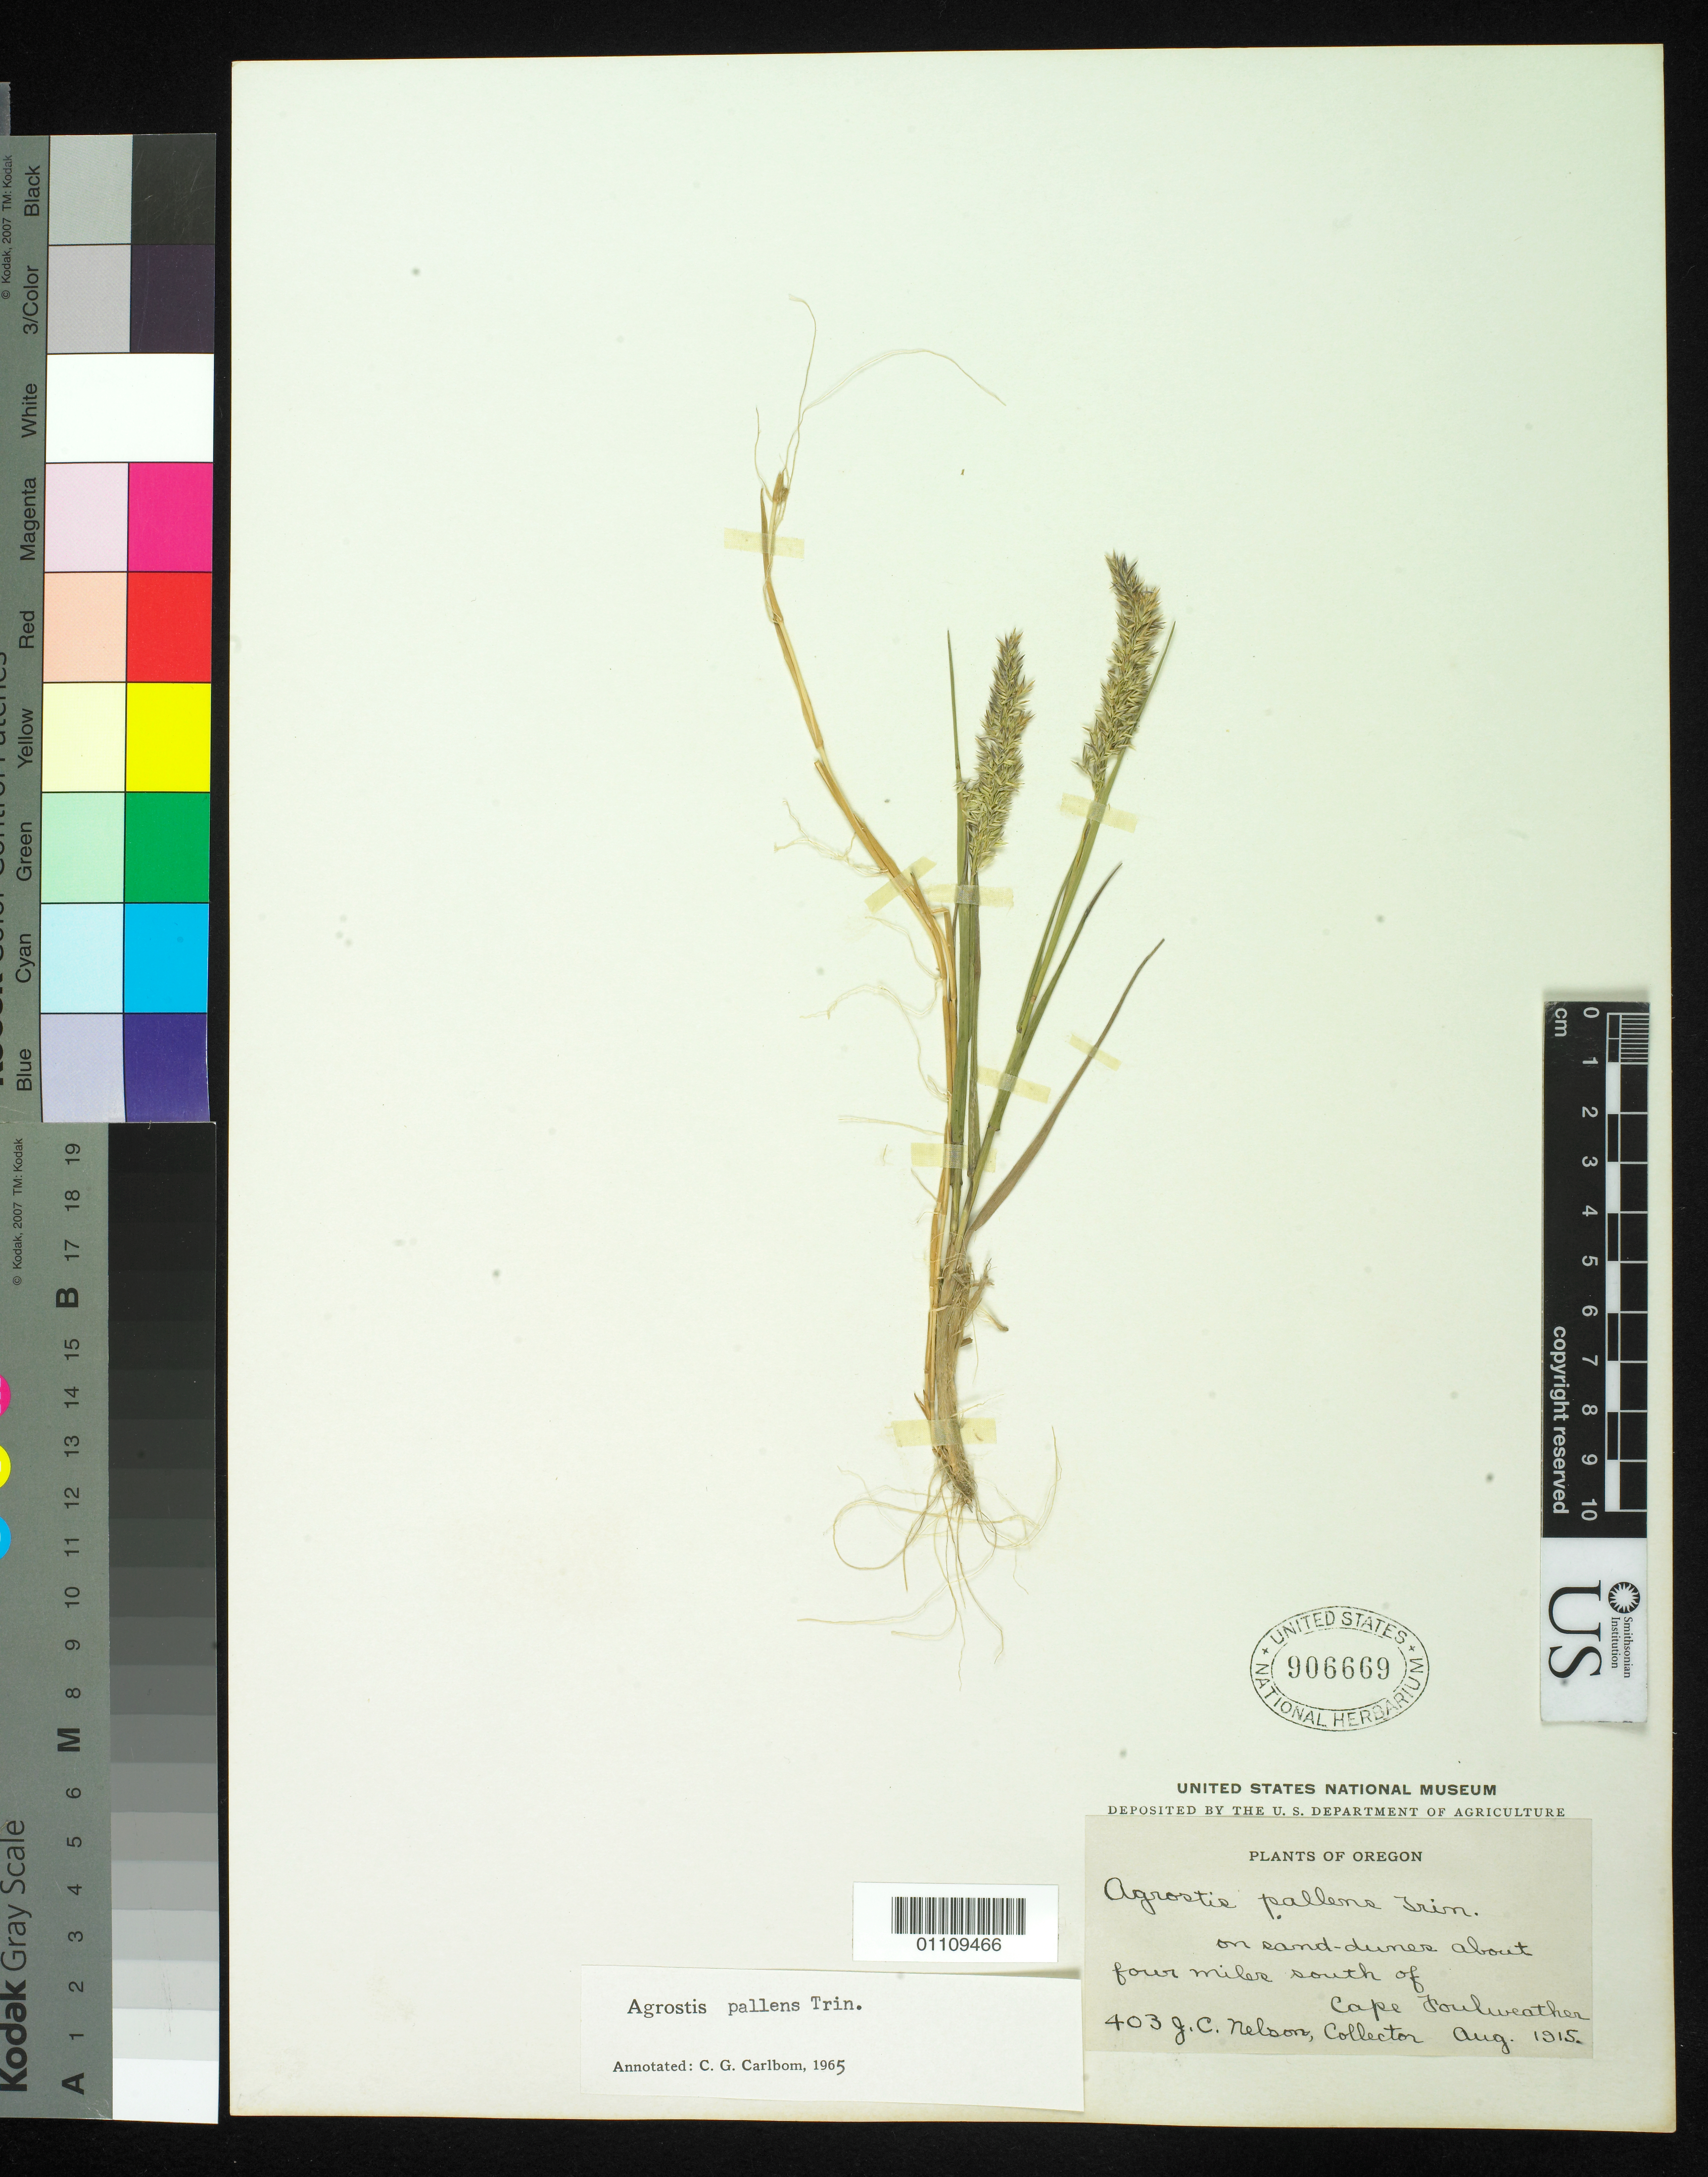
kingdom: Plantae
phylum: Tracheophyta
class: Liliopsida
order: Poales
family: Poaceae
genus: Agrostis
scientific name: Agrostis pallens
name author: Trin.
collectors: J. C. Nelson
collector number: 403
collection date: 1915-08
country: United States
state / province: Oregon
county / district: Lincoln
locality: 4 mi. S of Cape Foulweather.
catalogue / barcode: US 906669